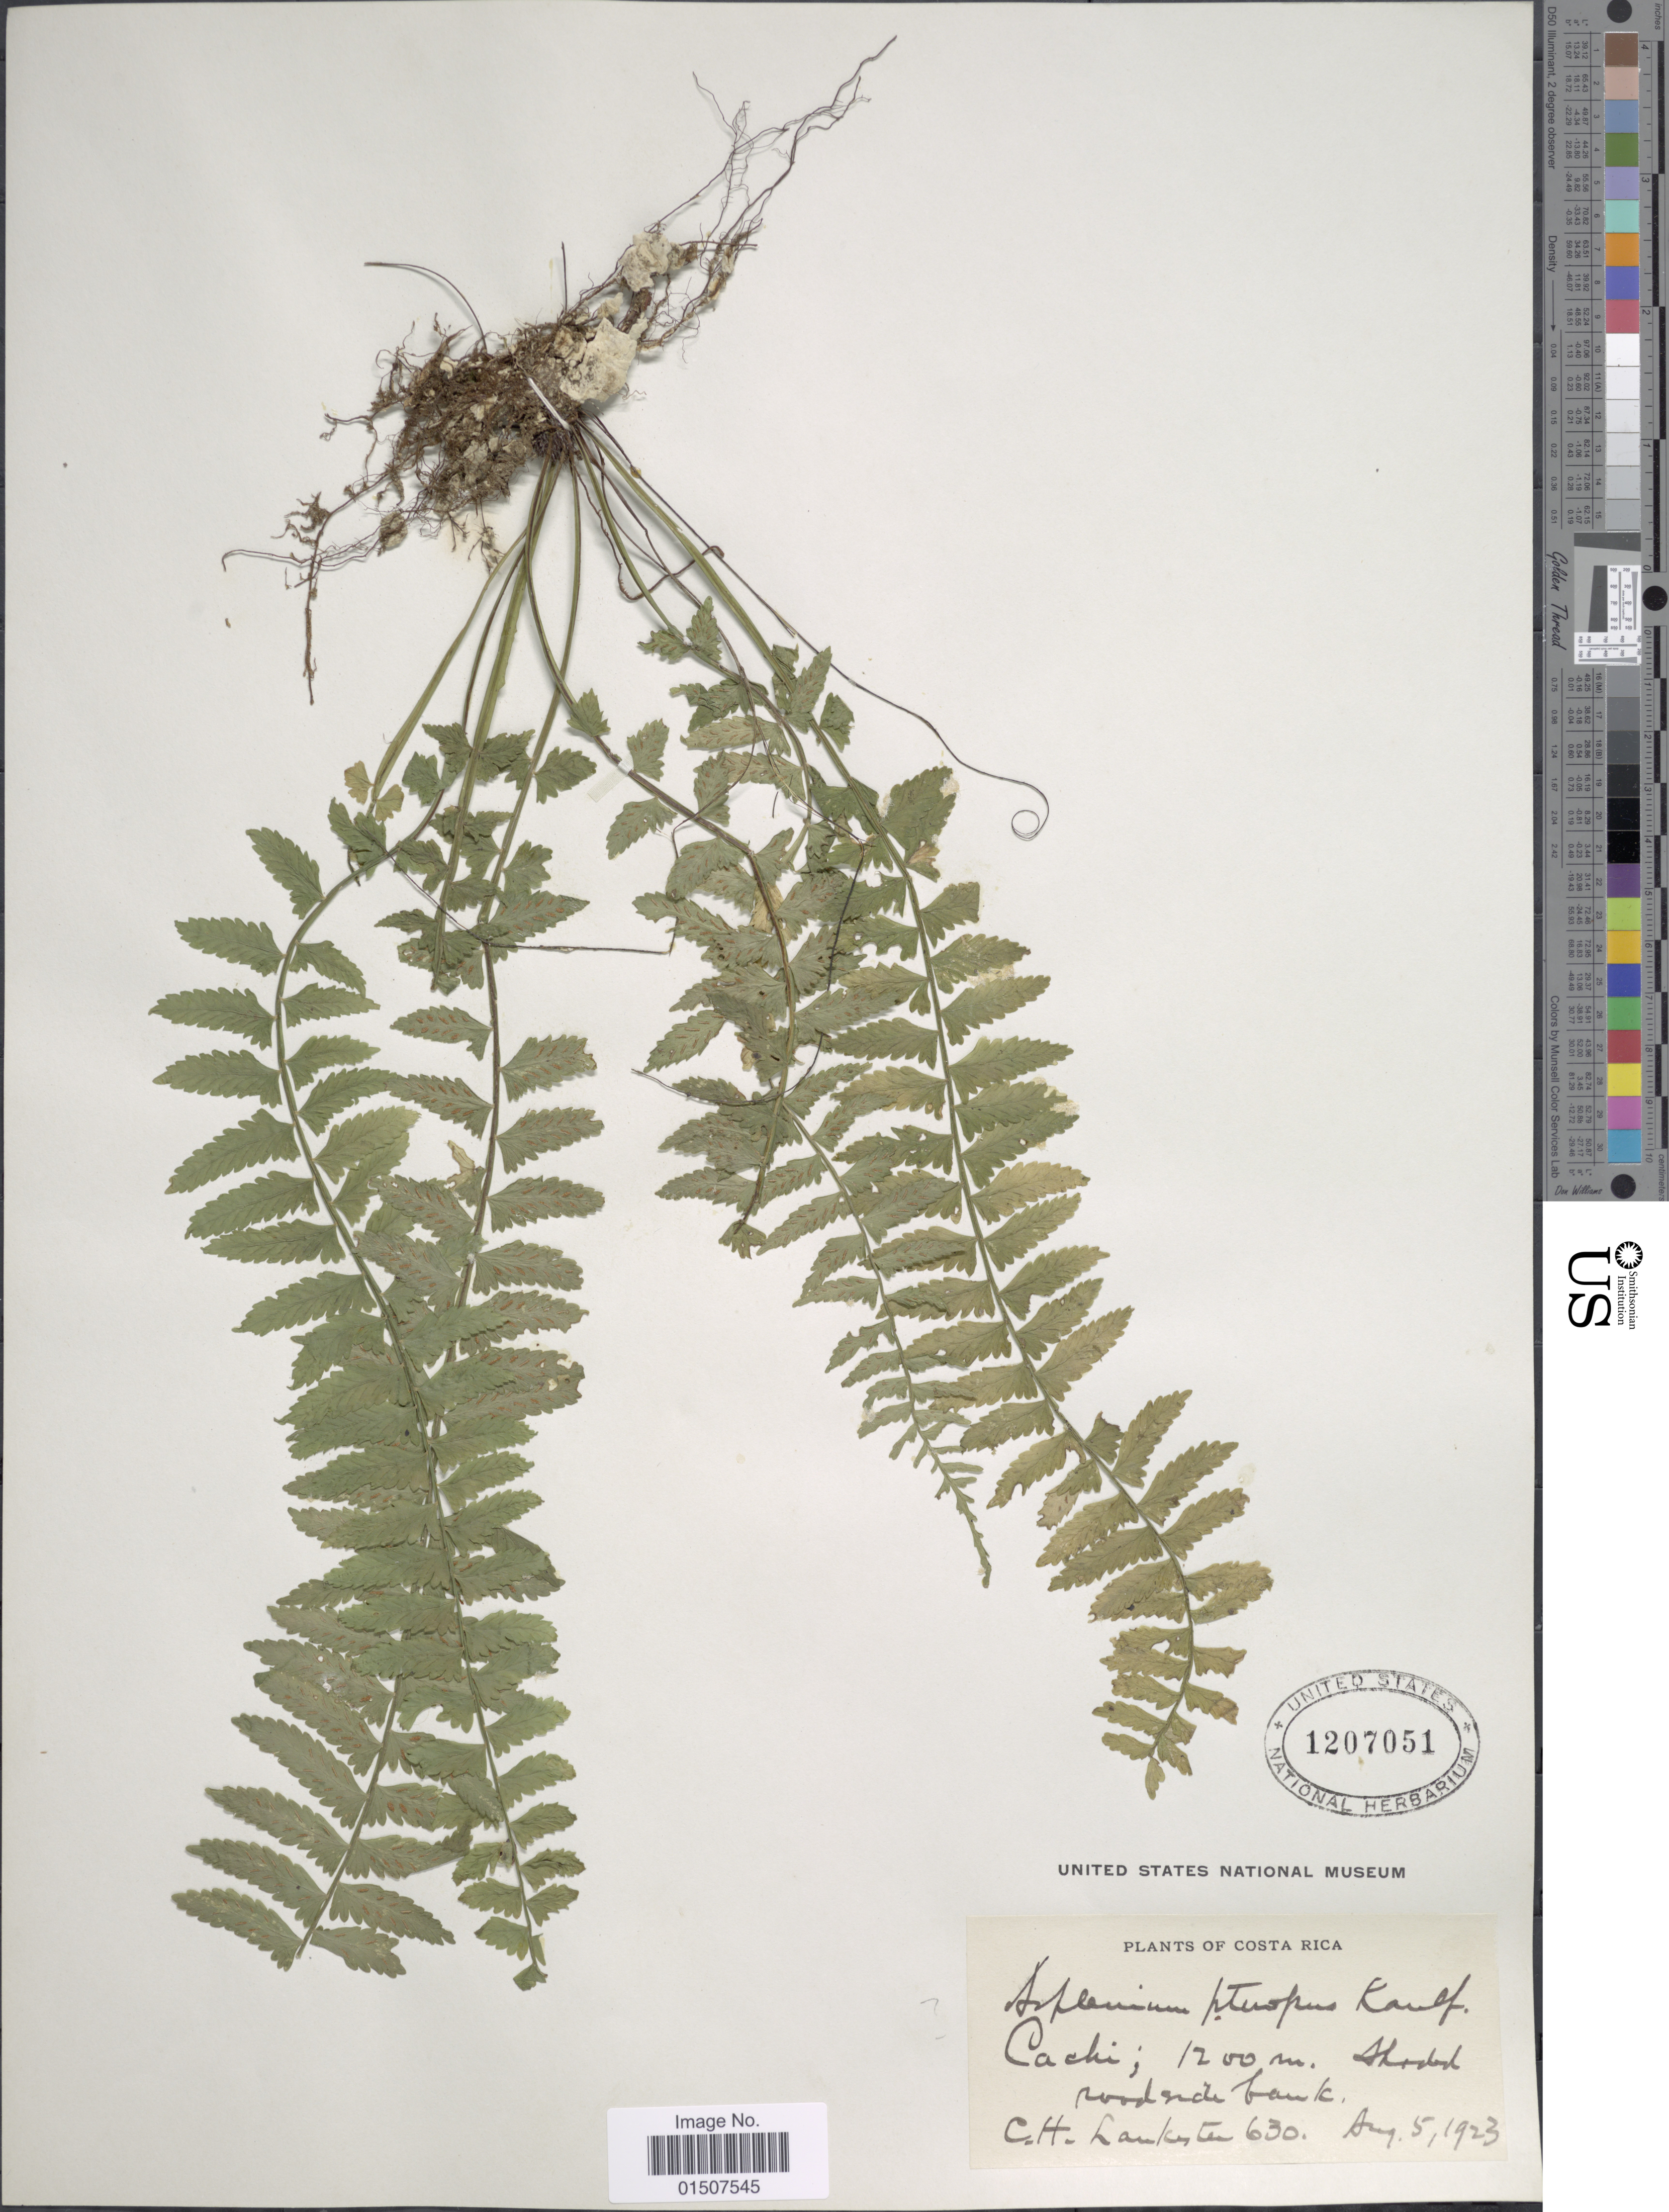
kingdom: Plantae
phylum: Tracheophyta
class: Polypodiopsida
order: Polypodiales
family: Aspleniaceae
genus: Asplenium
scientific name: Asplenium pteropus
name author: Kaulf.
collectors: C. H. Lankester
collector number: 630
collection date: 1923-08-05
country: Costa Rica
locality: Cachi.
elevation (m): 1200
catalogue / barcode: US 1207051